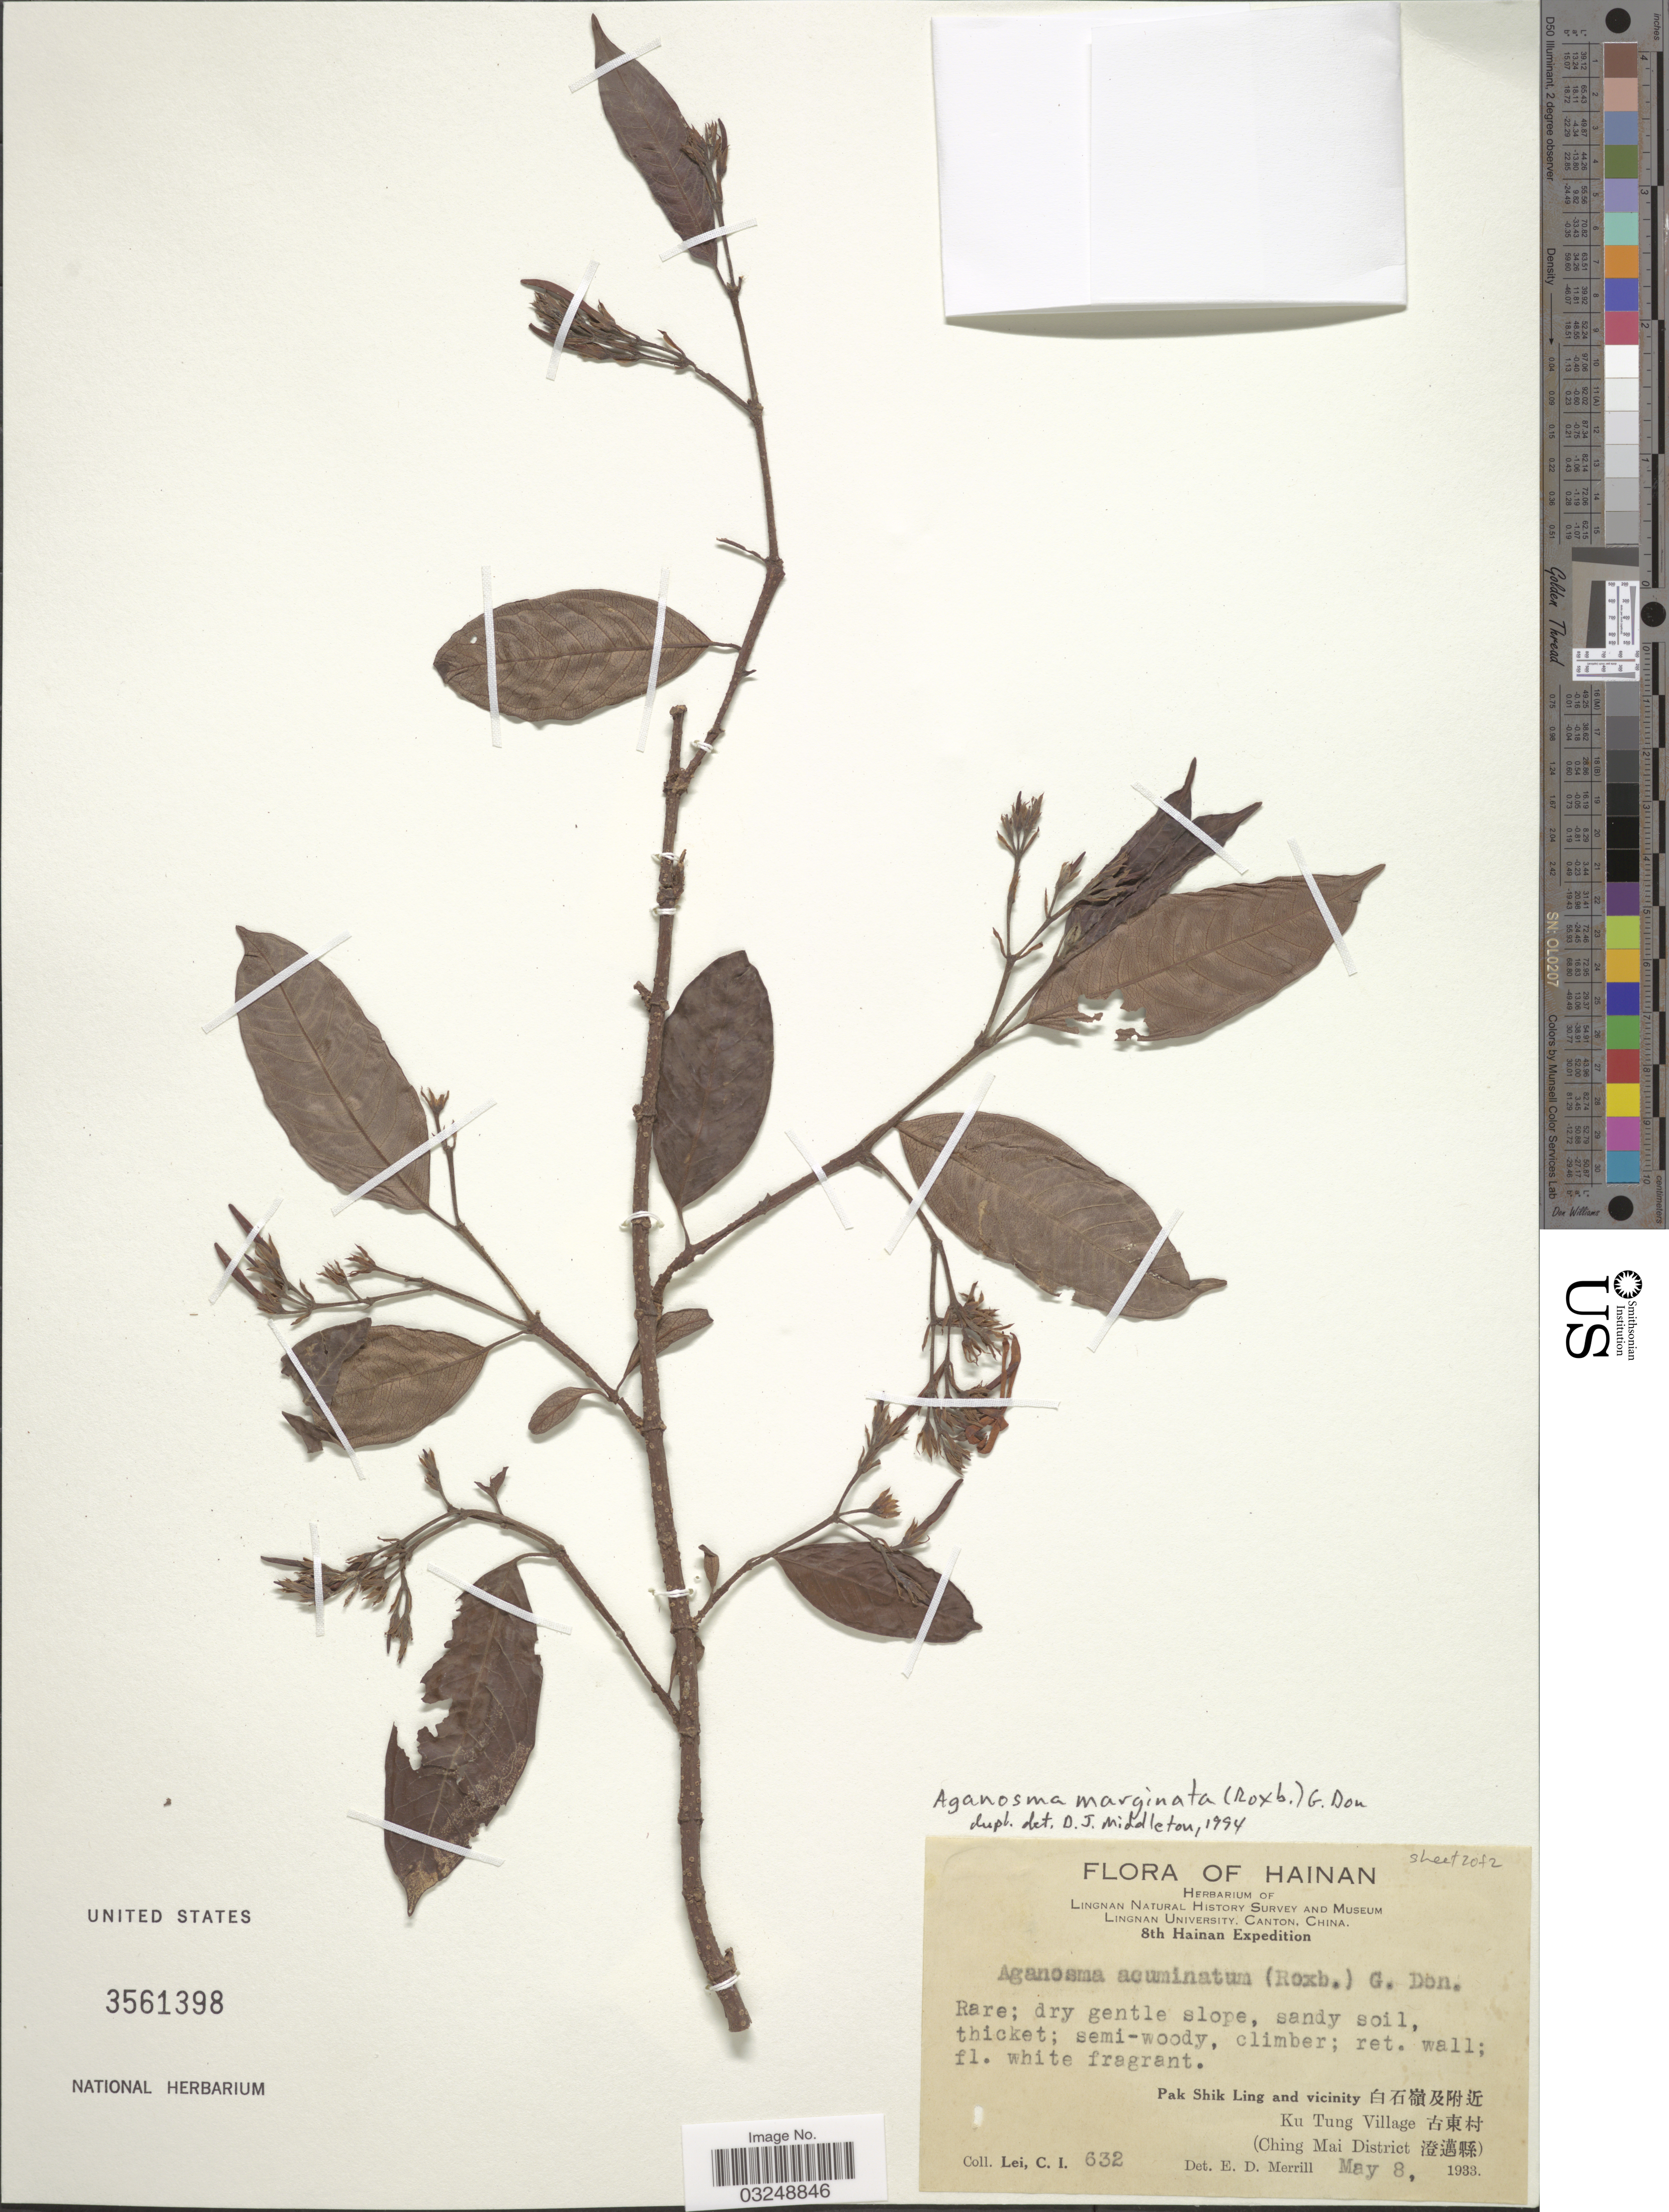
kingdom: Plantae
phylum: Tracheophyta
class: Magnoliopsida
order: Gentianales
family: Apocynaceae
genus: Aganosma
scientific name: Aganosma marginata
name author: (Roxb.) G. Don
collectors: C. I. Lei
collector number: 632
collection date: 1933-05-08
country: China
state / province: Hainan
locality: Pak Shik Ling and vicinity X. Ku Tung Village X. (Ching Mai District X).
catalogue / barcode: US 3561398